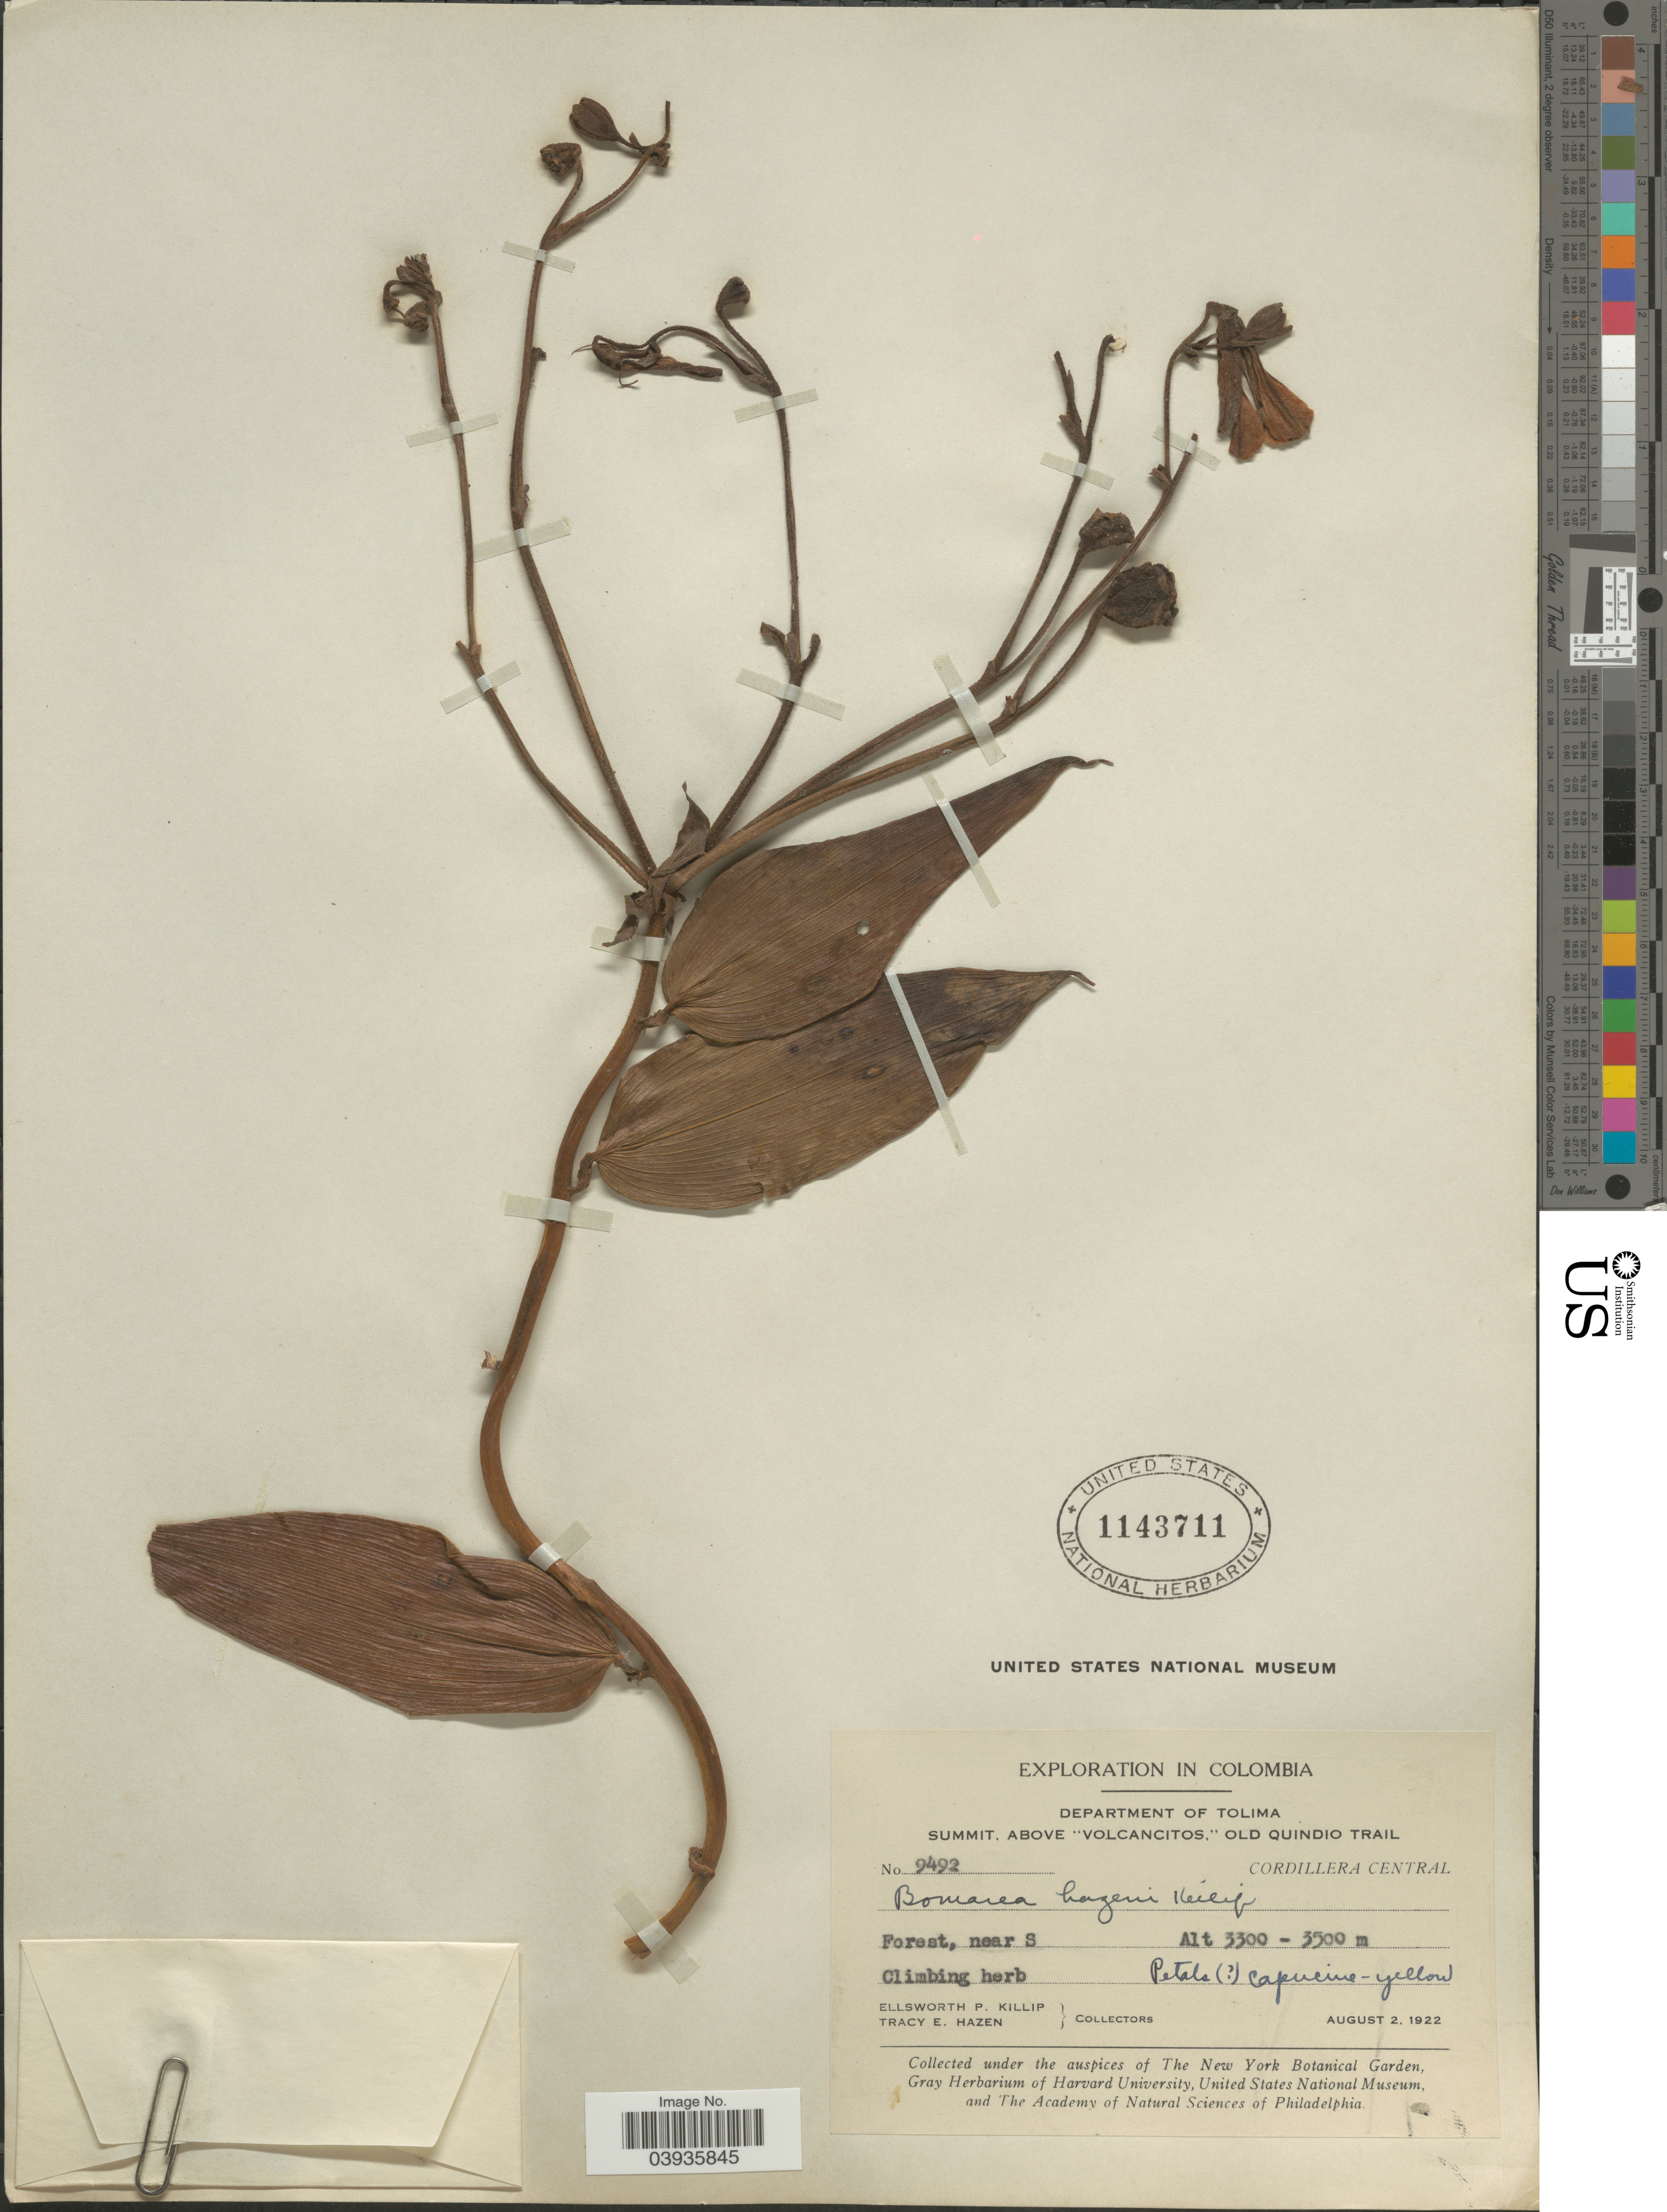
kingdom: Plantae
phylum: Tracheophyta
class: Liliopsida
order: Liliales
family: Alstroemeriaceae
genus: Bomarea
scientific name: Bomarea hazenii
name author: Killip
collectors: E. P. Killip & T. E. Hazen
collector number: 9492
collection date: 1922-08-02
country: Colombia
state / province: Tolima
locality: Department of Tolima. Summit, above "Volcancitos," Old Quindio Trail. Cordillera Central.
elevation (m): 3300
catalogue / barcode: US 1143711